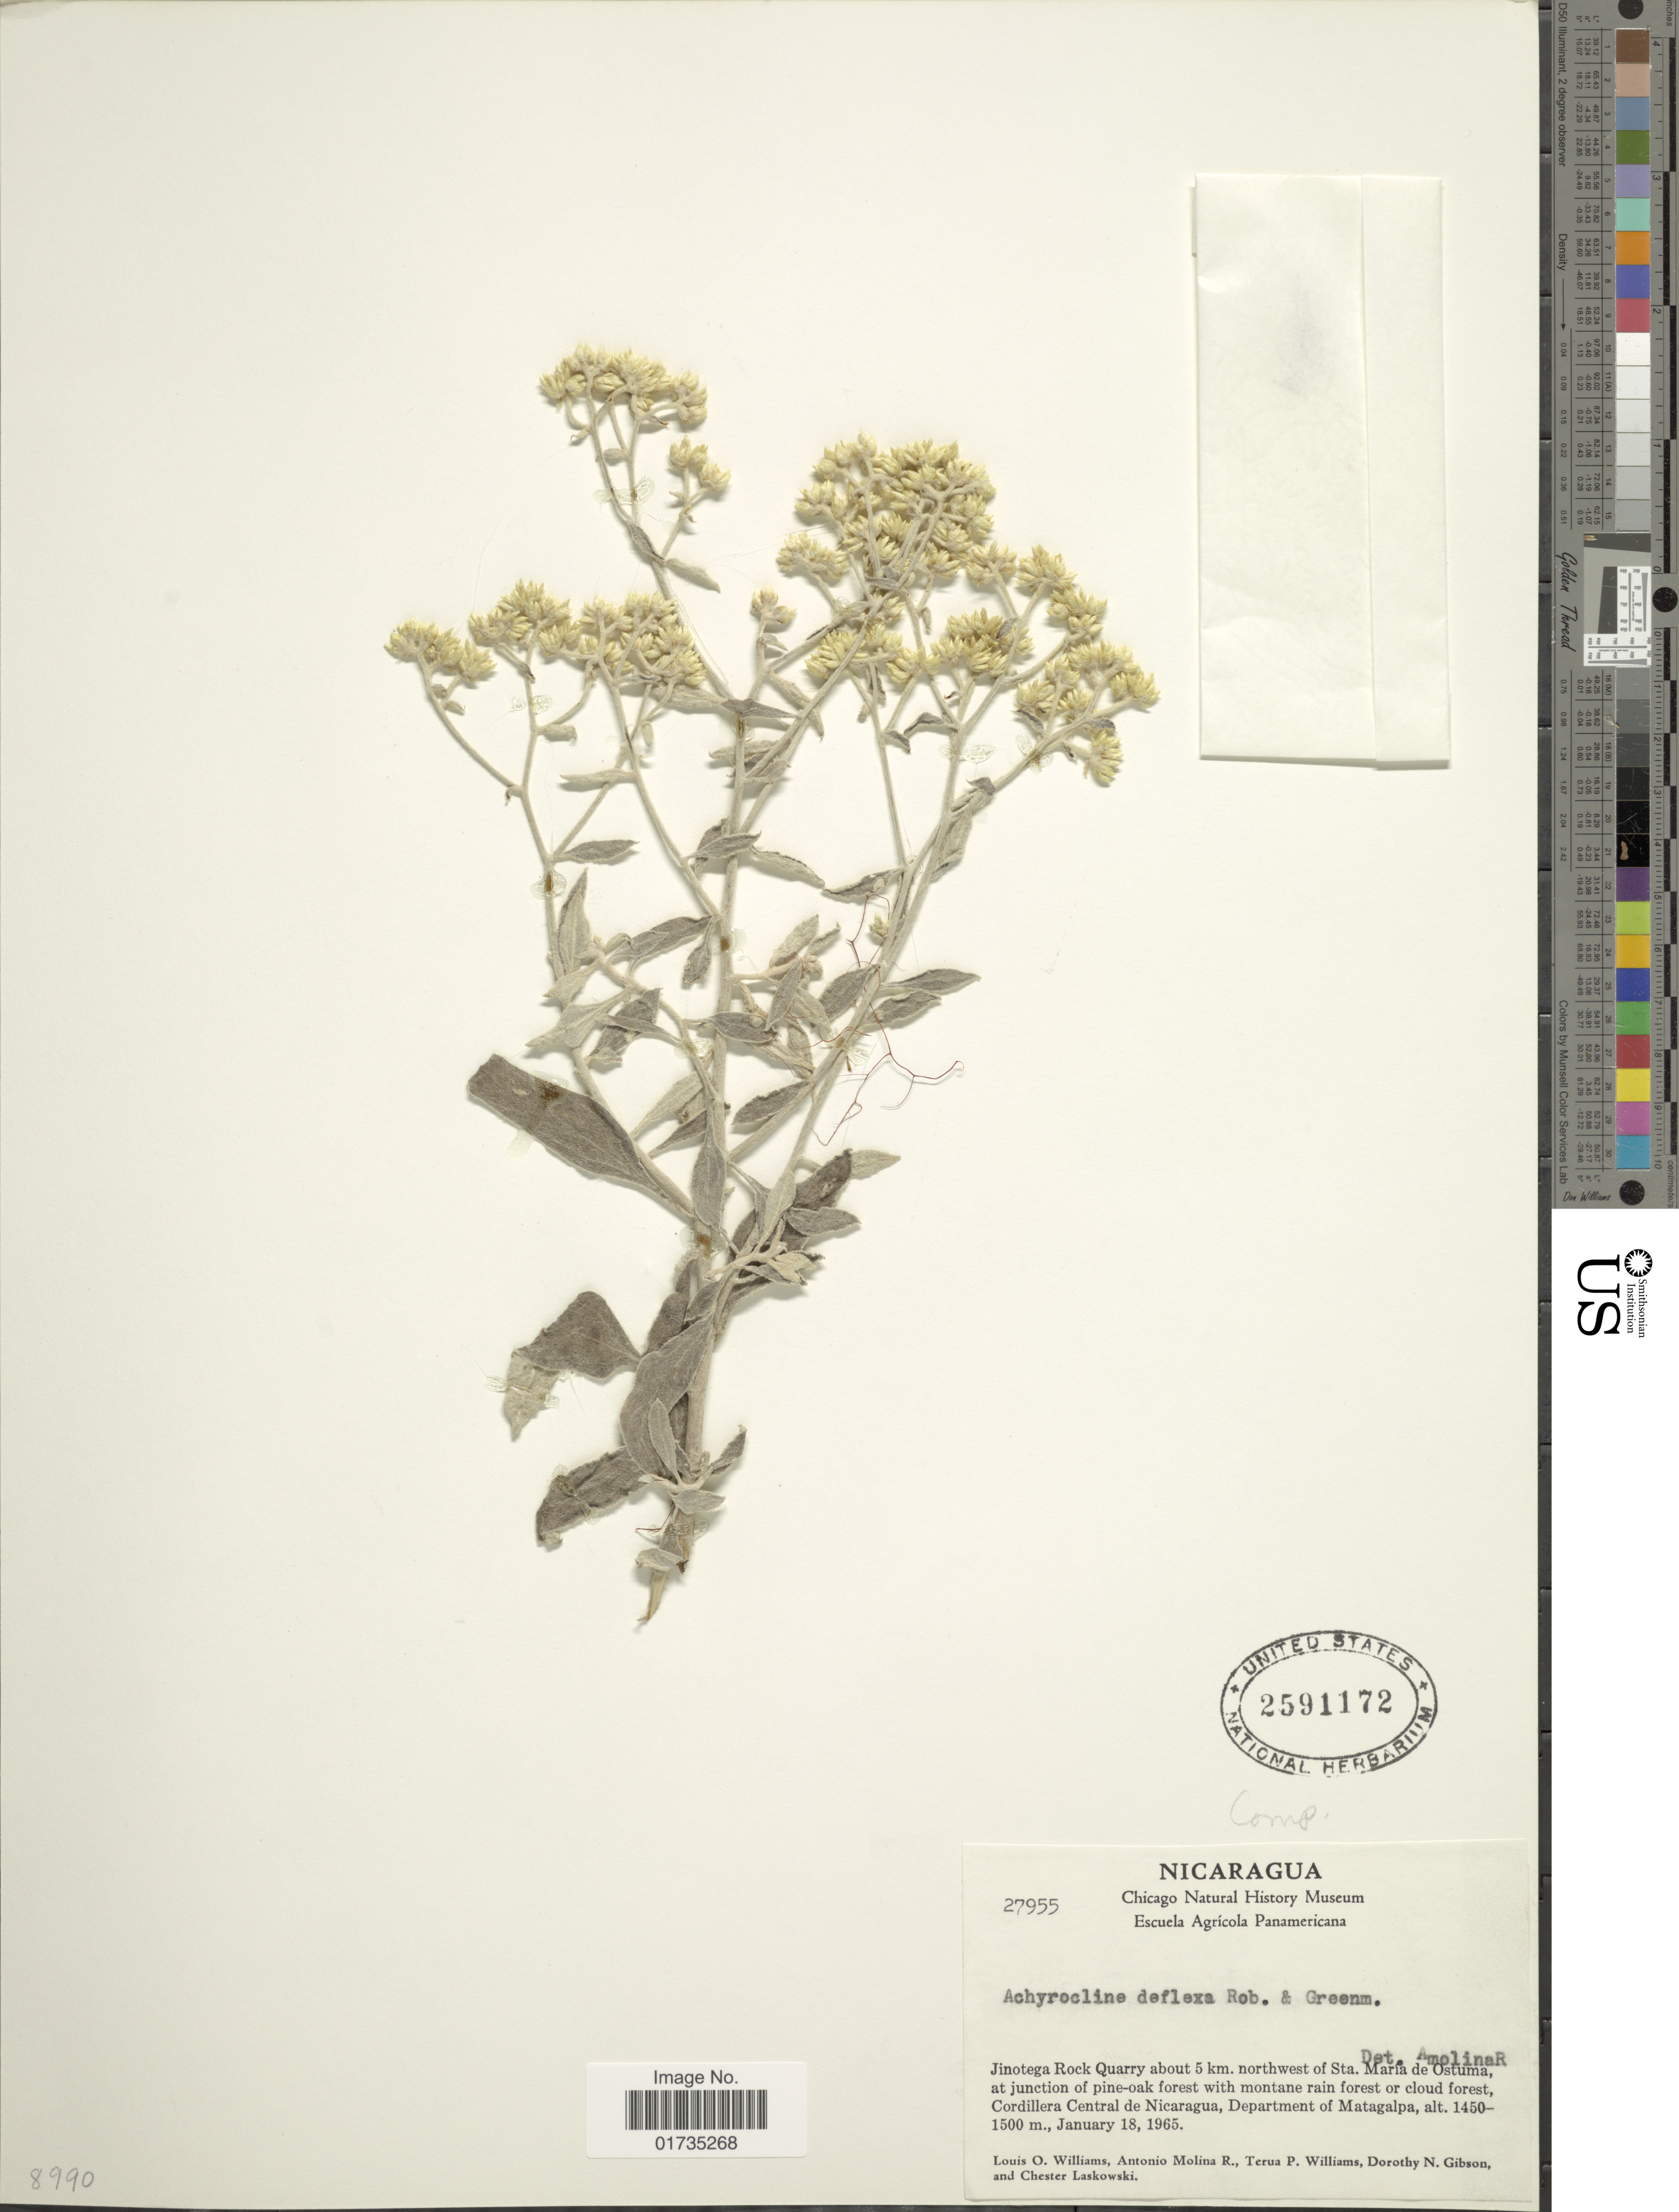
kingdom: Plantae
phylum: Tracheophyta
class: Magnoliopsida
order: Asterales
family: Asteraceae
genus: Achyrocline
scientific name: Achyrocline deflexa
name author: B.L. Rob. & Greenm.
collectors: L. O. Williams, A. Molina R., T. P. Williams, D. N. Gibson & C. Laskowski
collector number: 27955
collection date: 1965-01-18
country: Nicaragua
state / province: Matagalpa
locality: Nicaragua. Jinotega Rock Quarry about 5 km. northwest of Sta, Maria de Ostuma, at junction of pine-oak forest with montane rain forest or cloud forest, Cordillera Central de Nicaragua, Department of Matagalpa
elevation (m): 1450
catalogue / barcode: US 2591172